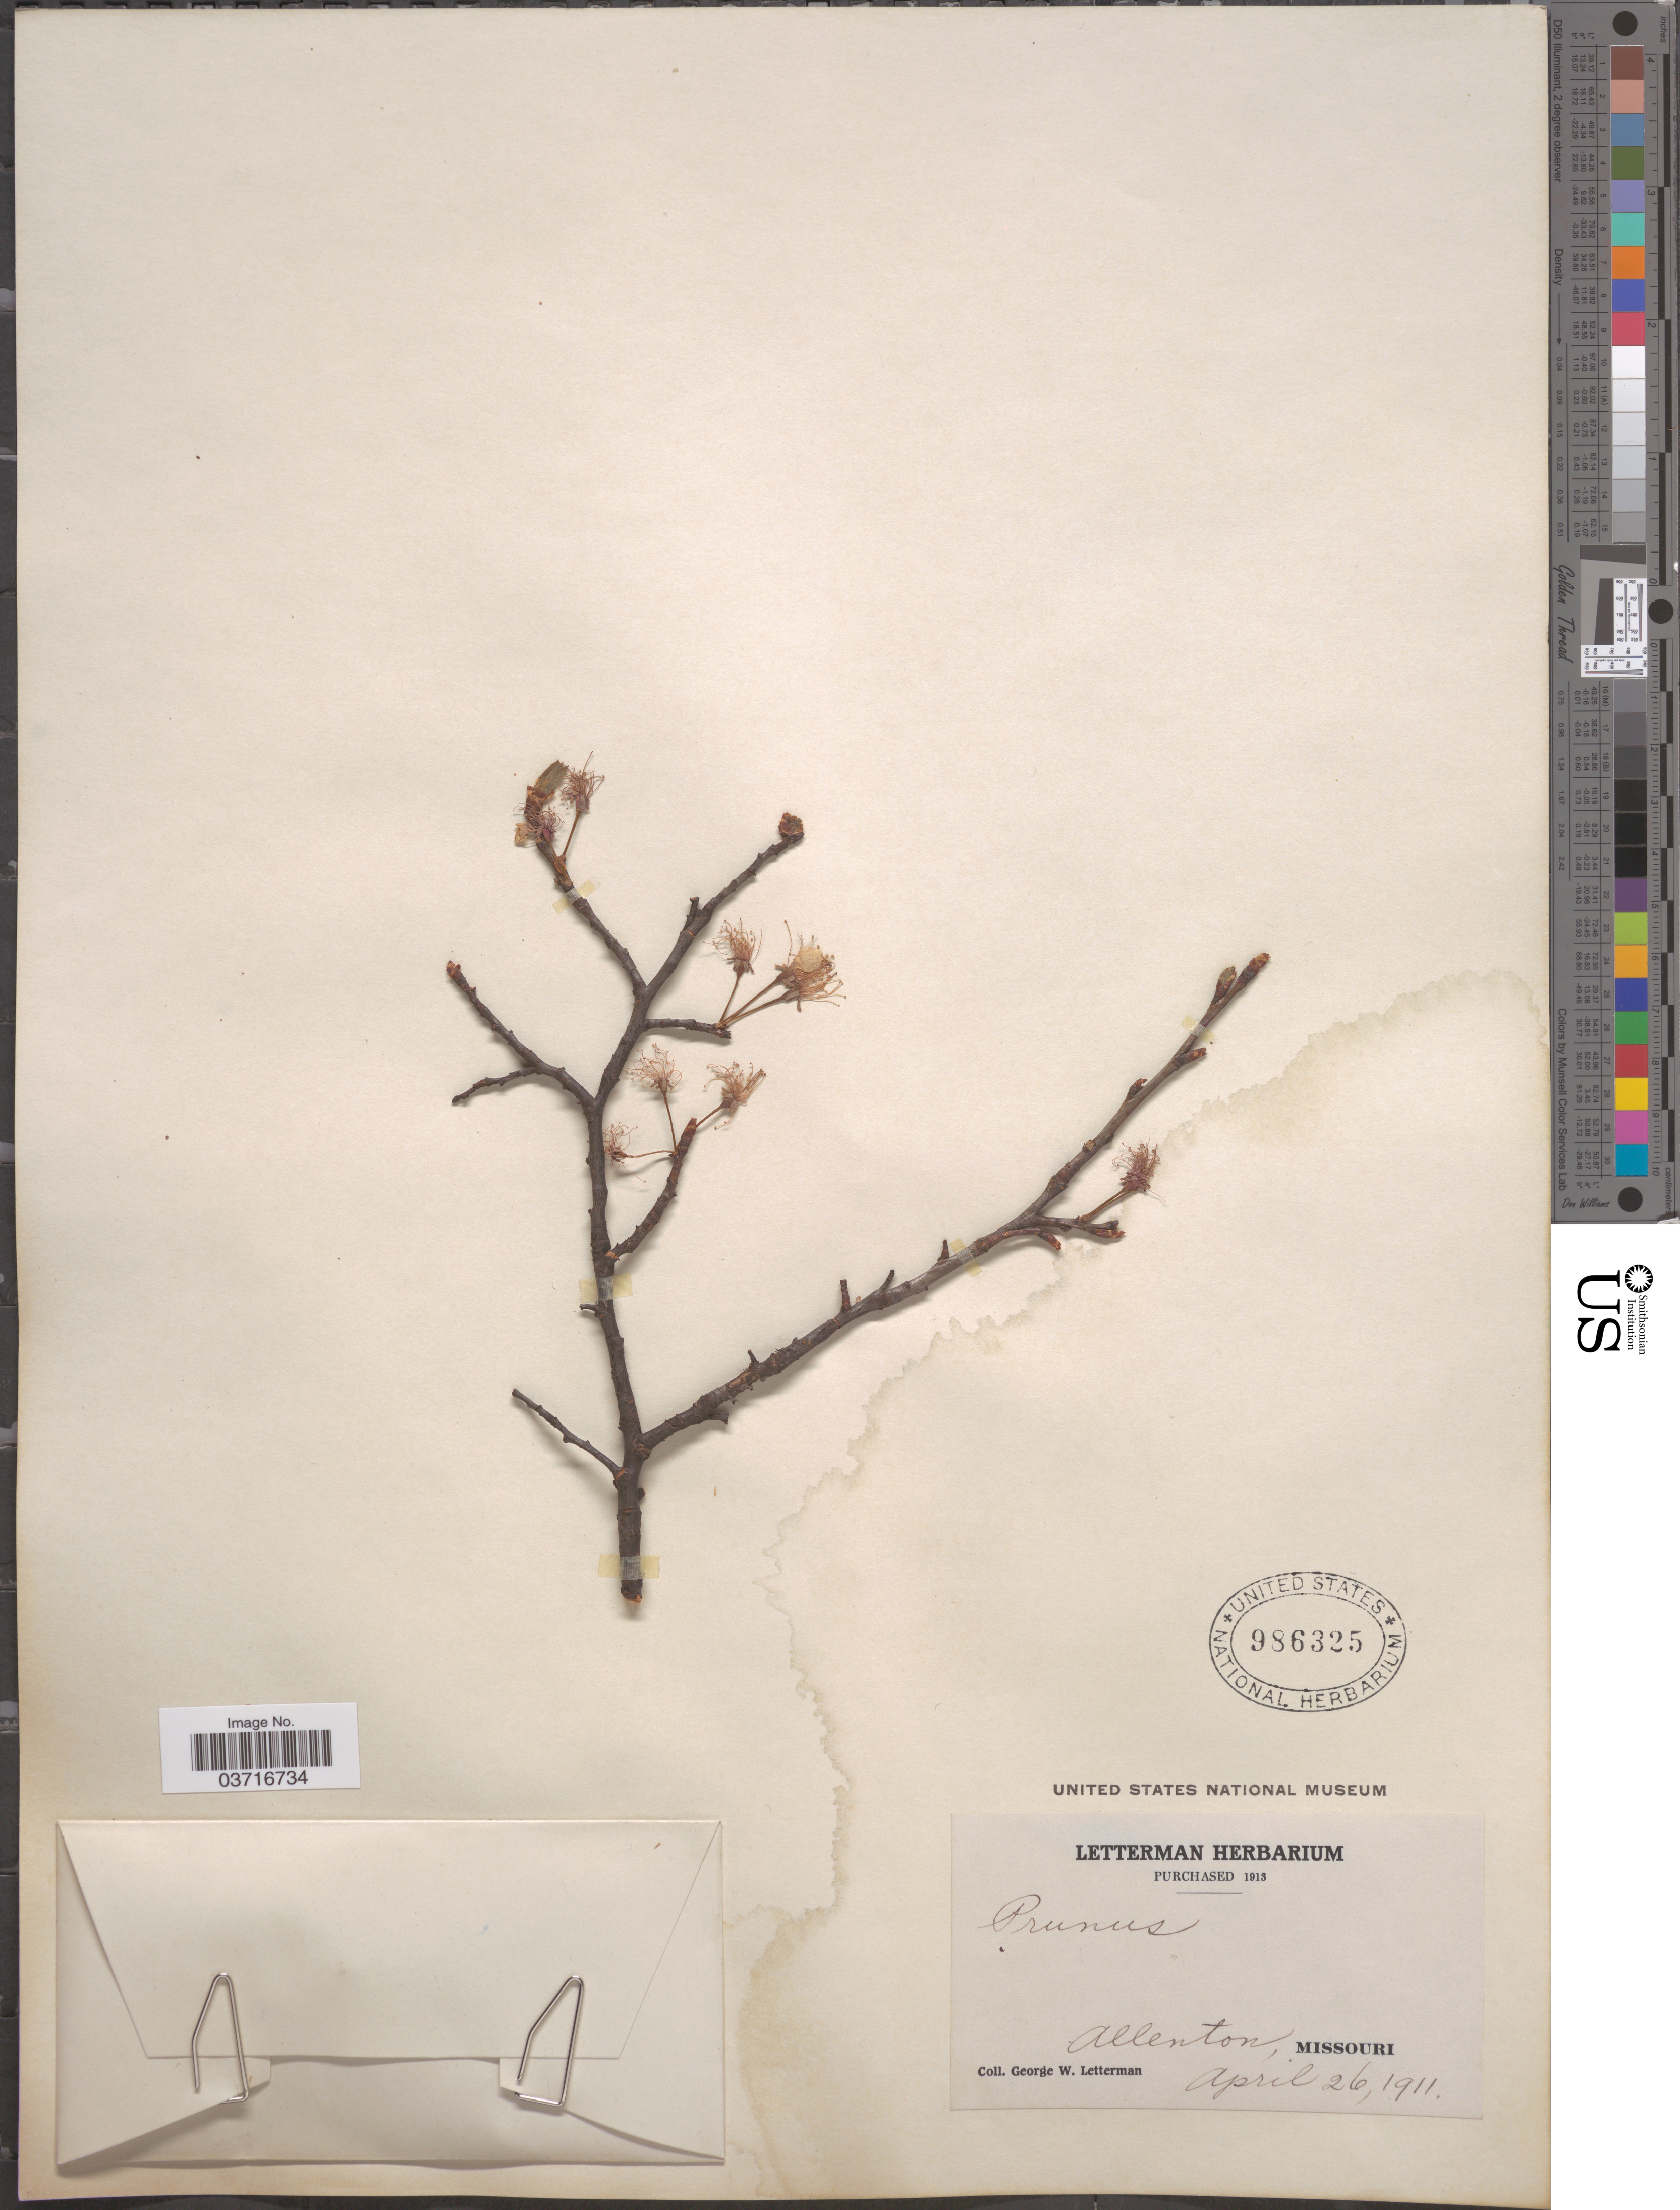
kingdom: Plantae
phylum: Tracheophyta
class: Magnoliopsida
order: Rosales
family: Rosaceae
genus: Prunus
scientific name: Prunus sp.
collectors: G. W. Letterman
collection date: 1911-04-26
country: United States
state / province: Missouri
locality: Allenton.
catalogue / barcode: US 9896325